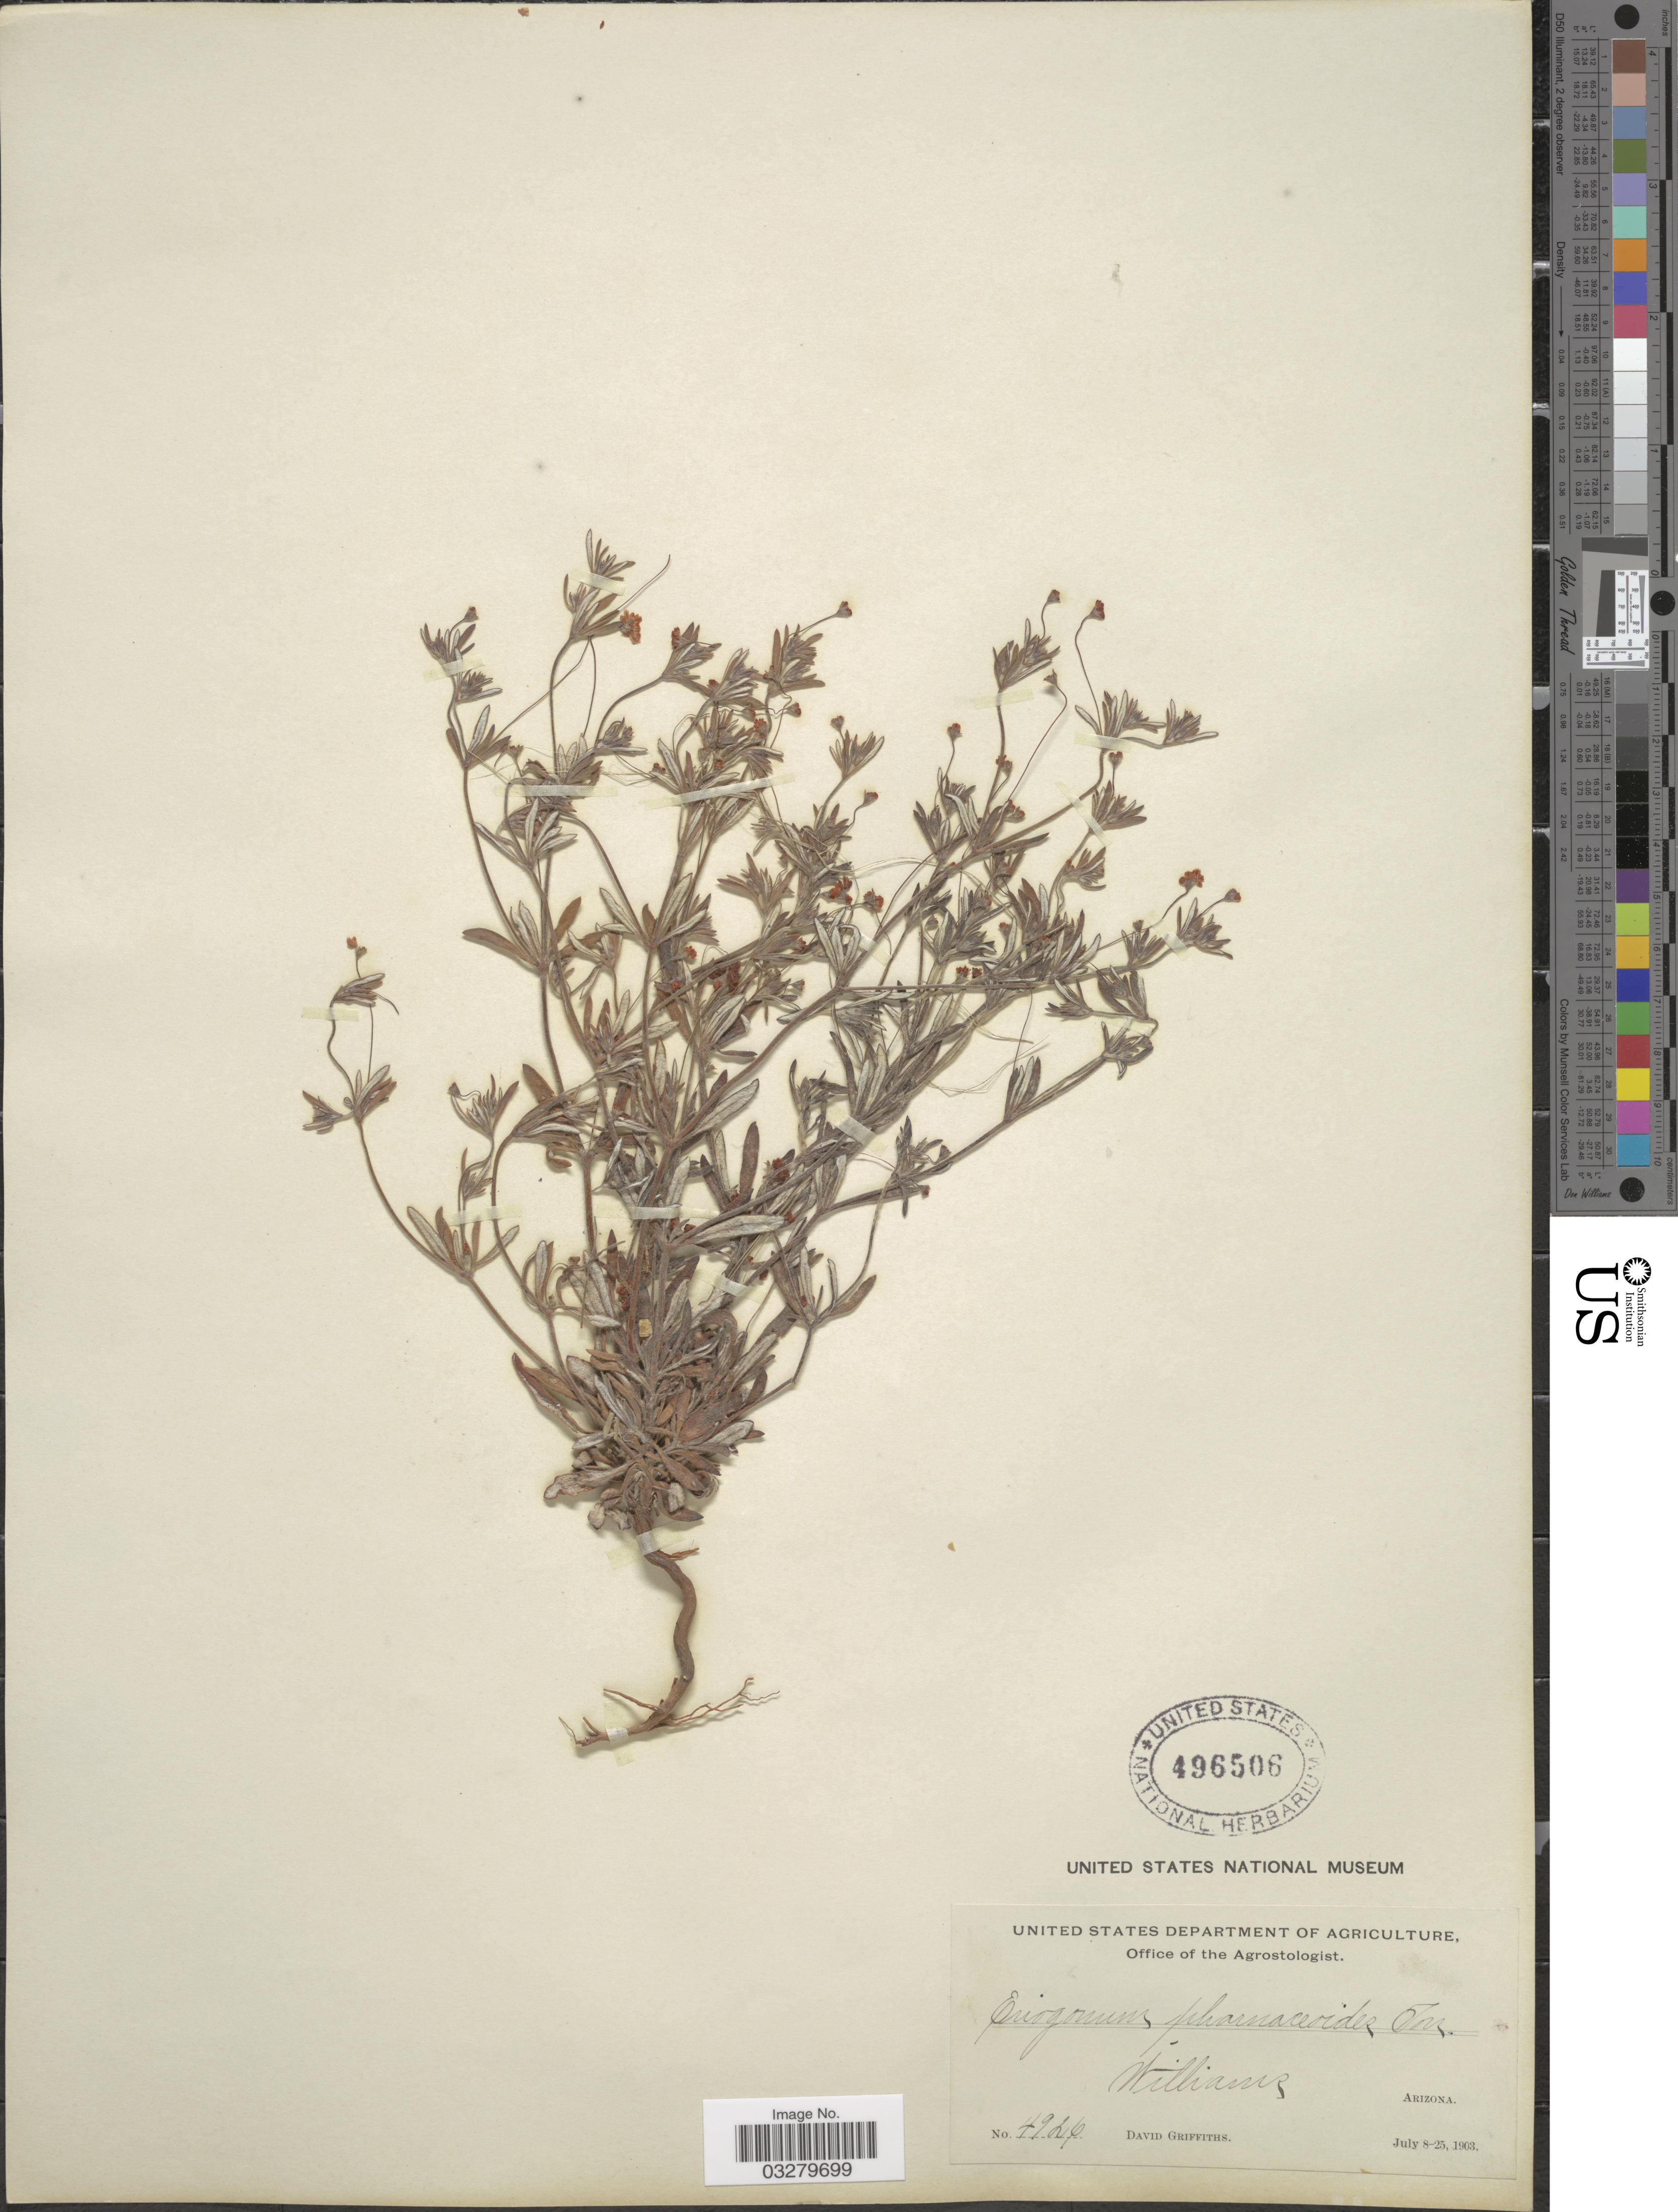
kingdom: Plantae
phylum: Tracheophyta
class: Magnoliopsida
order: Caryophyllales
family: Polygonaceae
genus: Eriogonum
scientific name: Eriogonum pharnaceoides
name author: Torr.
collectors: D. Griffiths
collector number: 4924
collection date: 1903-07-08/1903-07-25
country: United States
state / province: Arizona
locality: Williams.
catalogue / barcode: US 496506